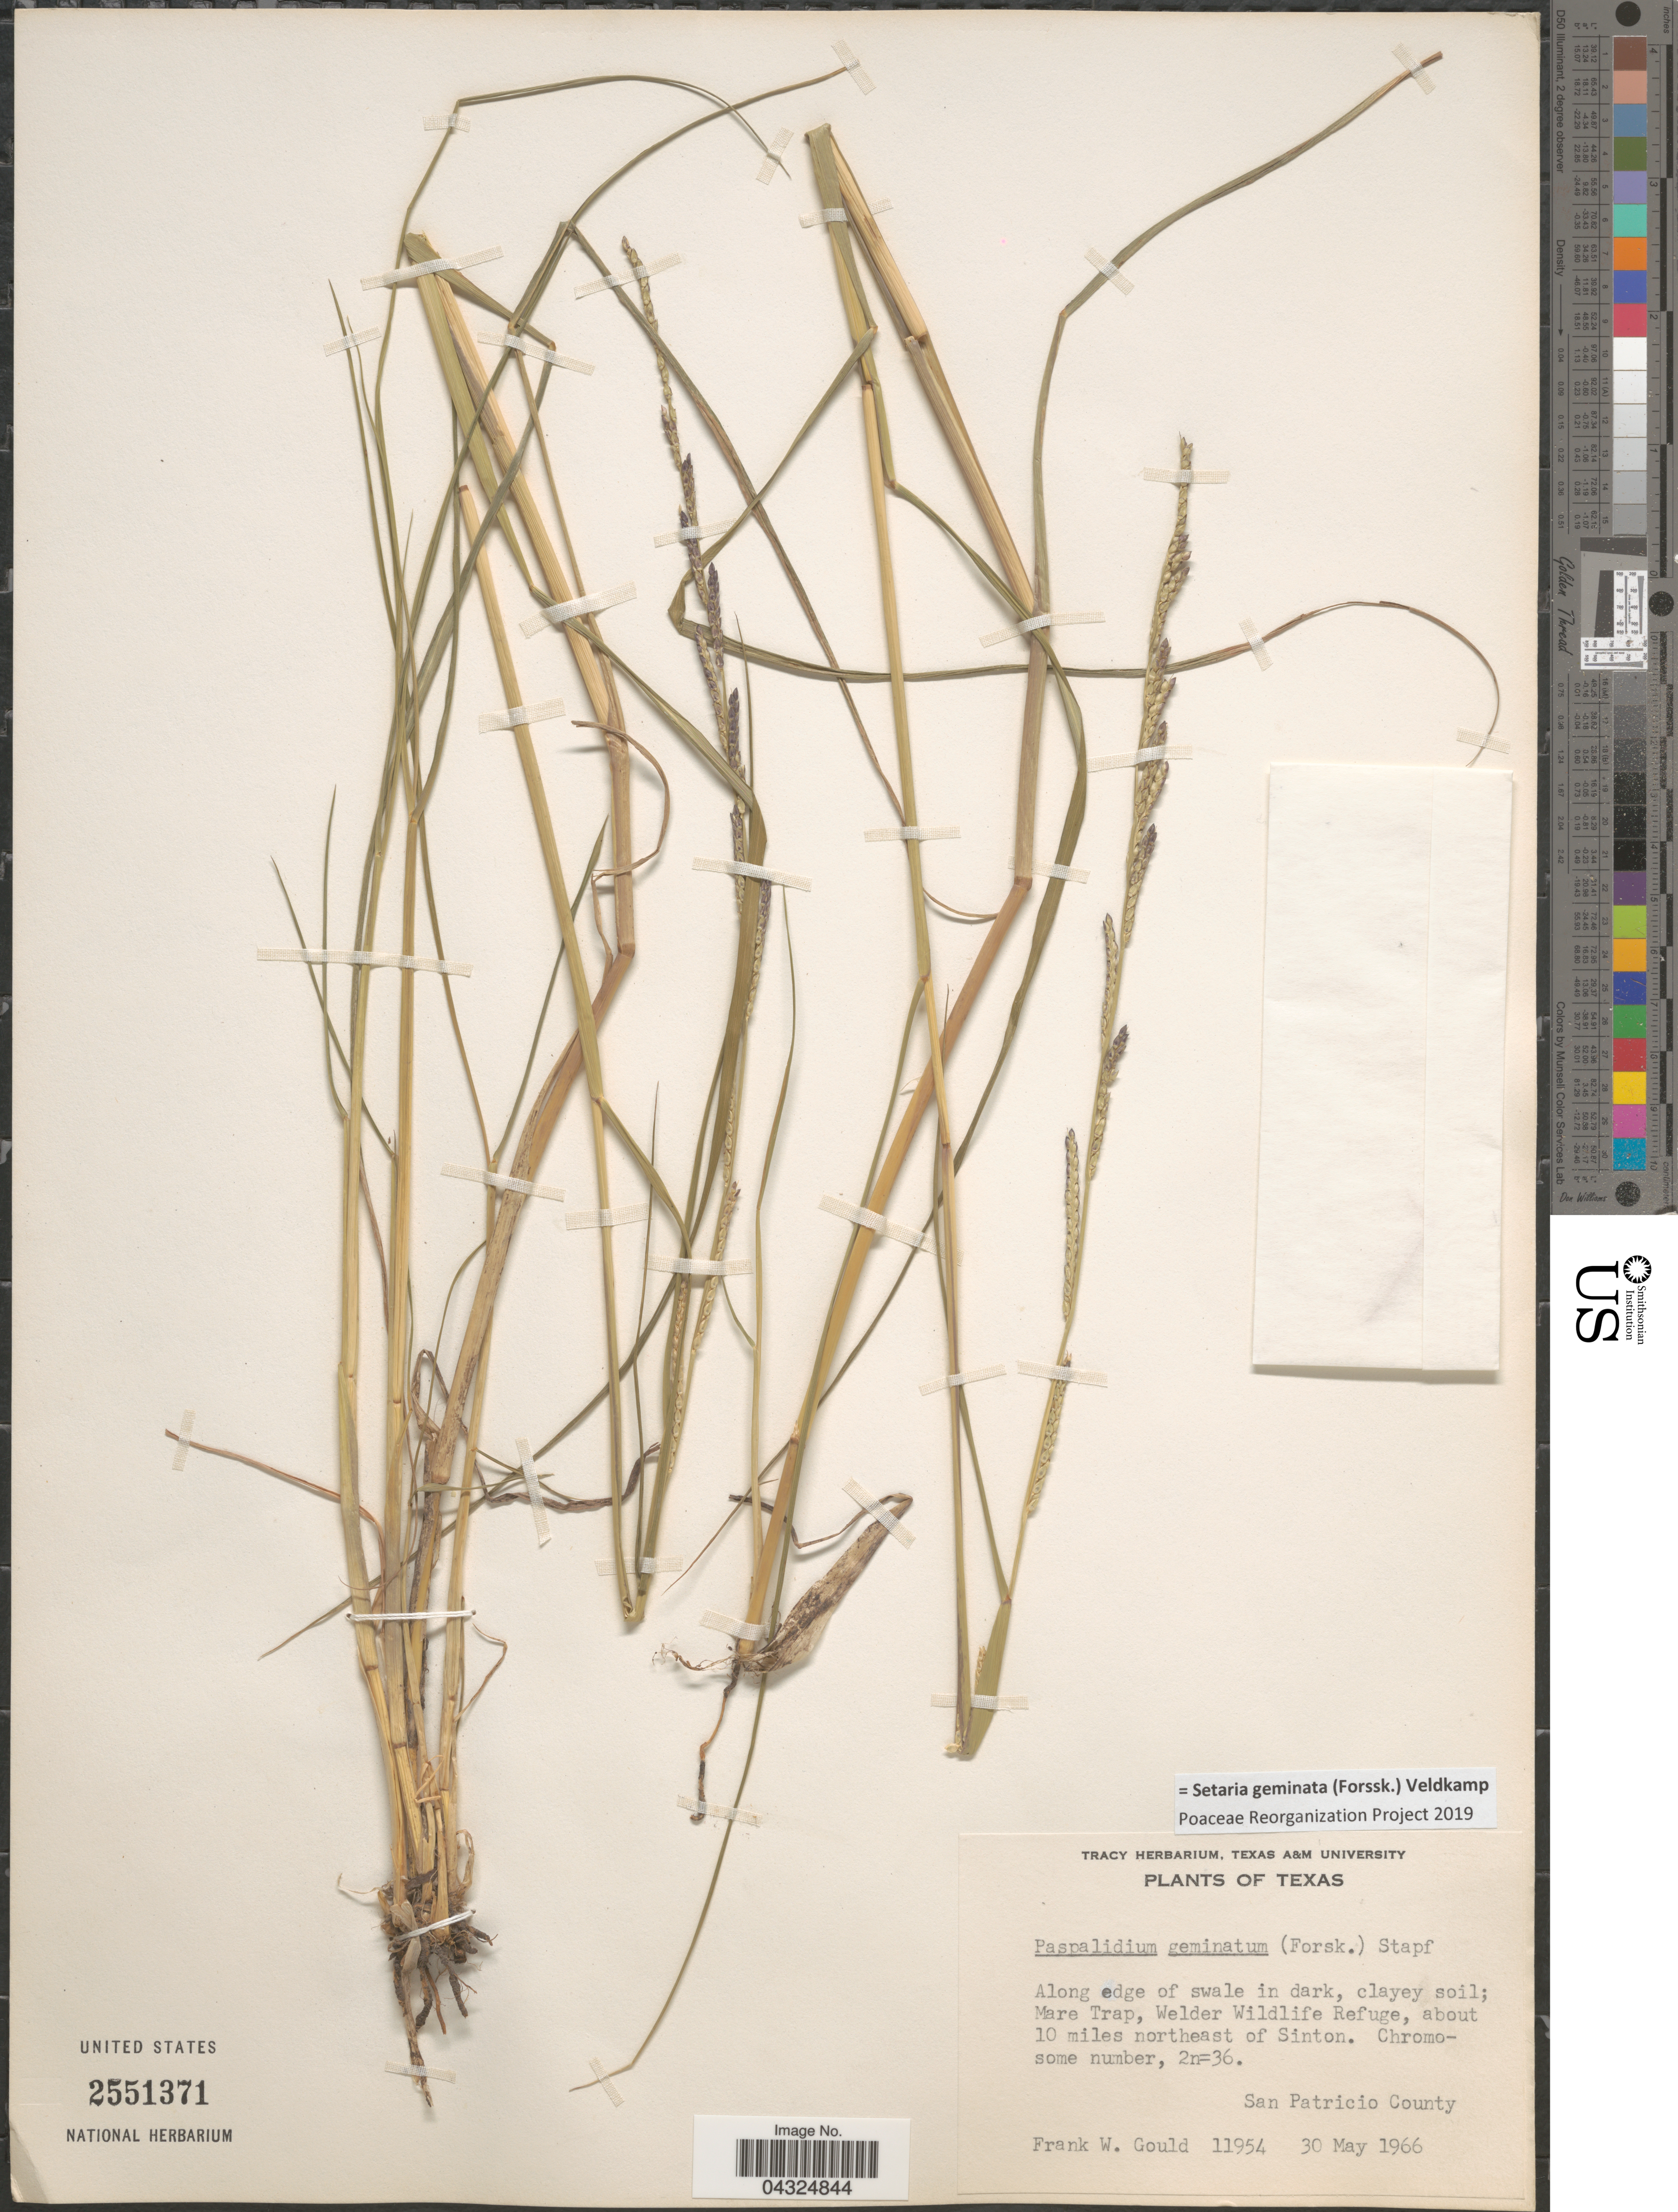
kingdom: Plantae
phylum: Tracheophyta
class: Liliopsida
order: Poales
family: Poaceae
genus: Setaria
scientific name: Setaria geminata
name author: (Forssk.) Veldkamp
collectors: F. W. Gould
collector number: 11954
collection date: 1966-05-30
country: United States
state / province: Texas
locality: Mare Trap, Welder Wildlife Refuge, about 10 miles northeast of Sinton. San Patricio County.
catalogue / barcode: US 2551371